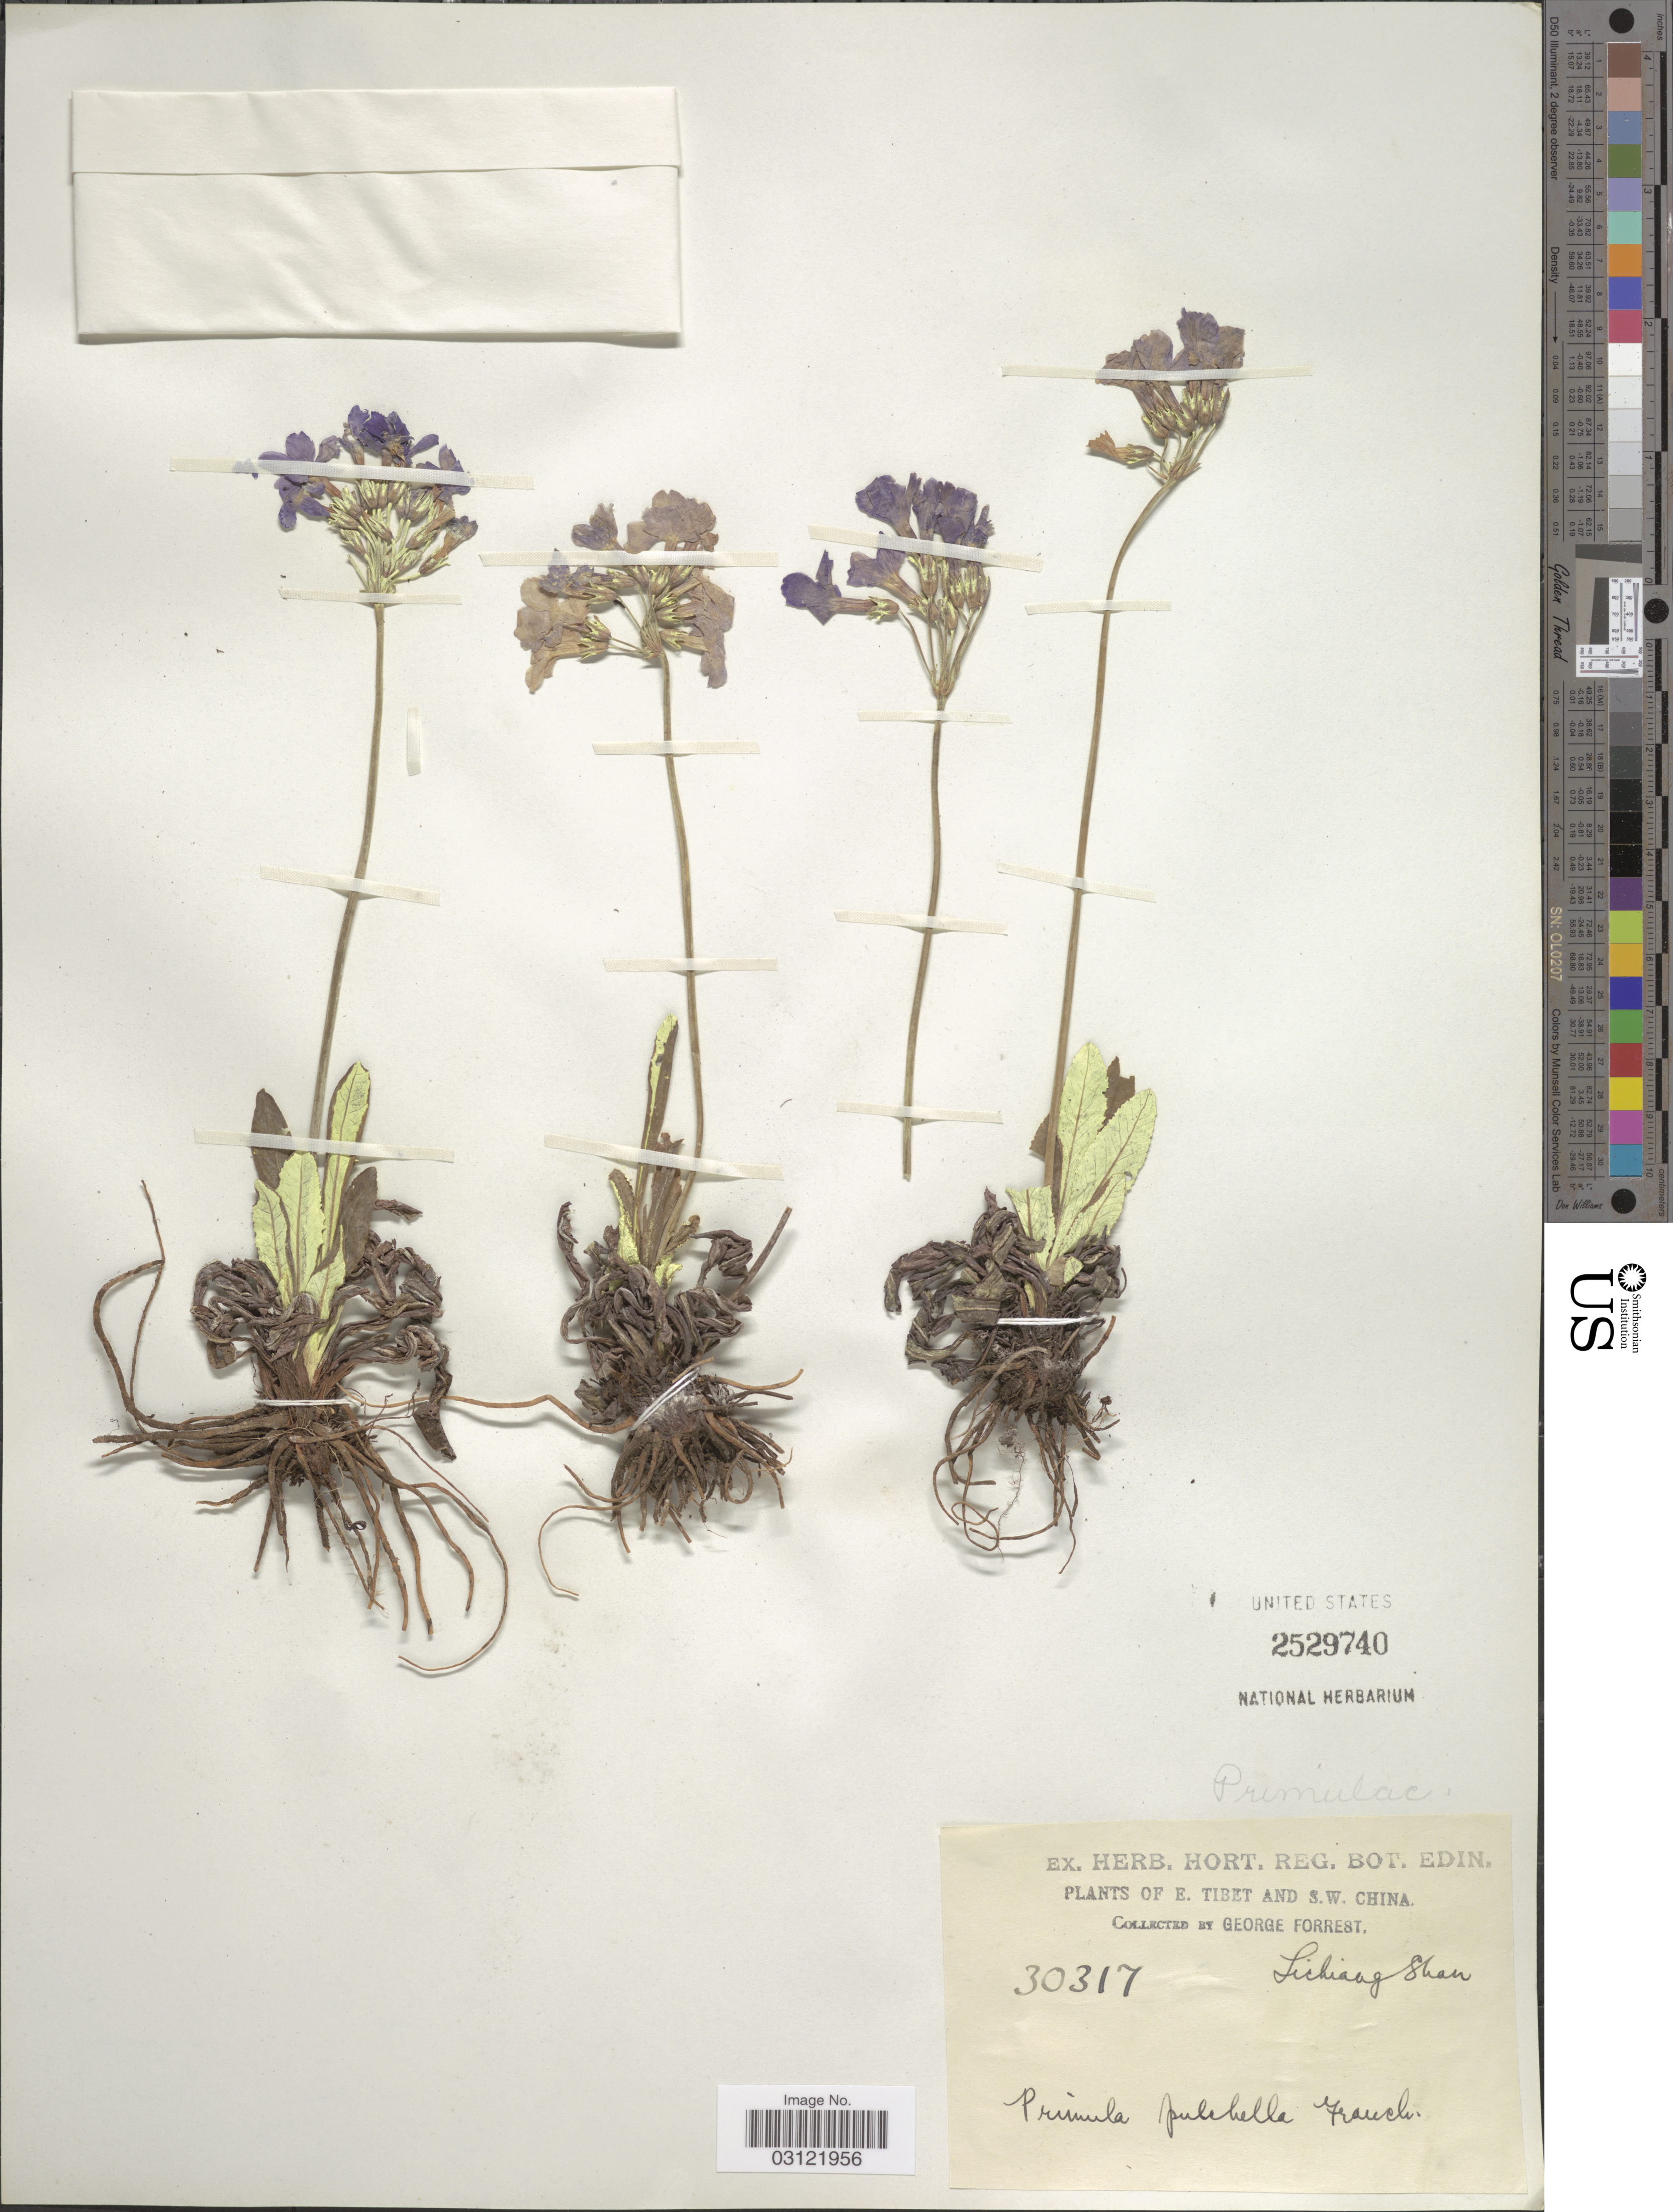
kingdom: Plantae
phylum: Tracheophyta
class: Magnoliopsida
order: Ericales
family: Primulaceae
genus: Primula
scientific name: Primula pulchella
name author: Franch.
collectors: G. Forrest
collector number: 30317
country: China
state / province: Yunnan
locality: E. Tibet and S.W. China. Lichiang Shan.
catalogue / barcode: US 2529740